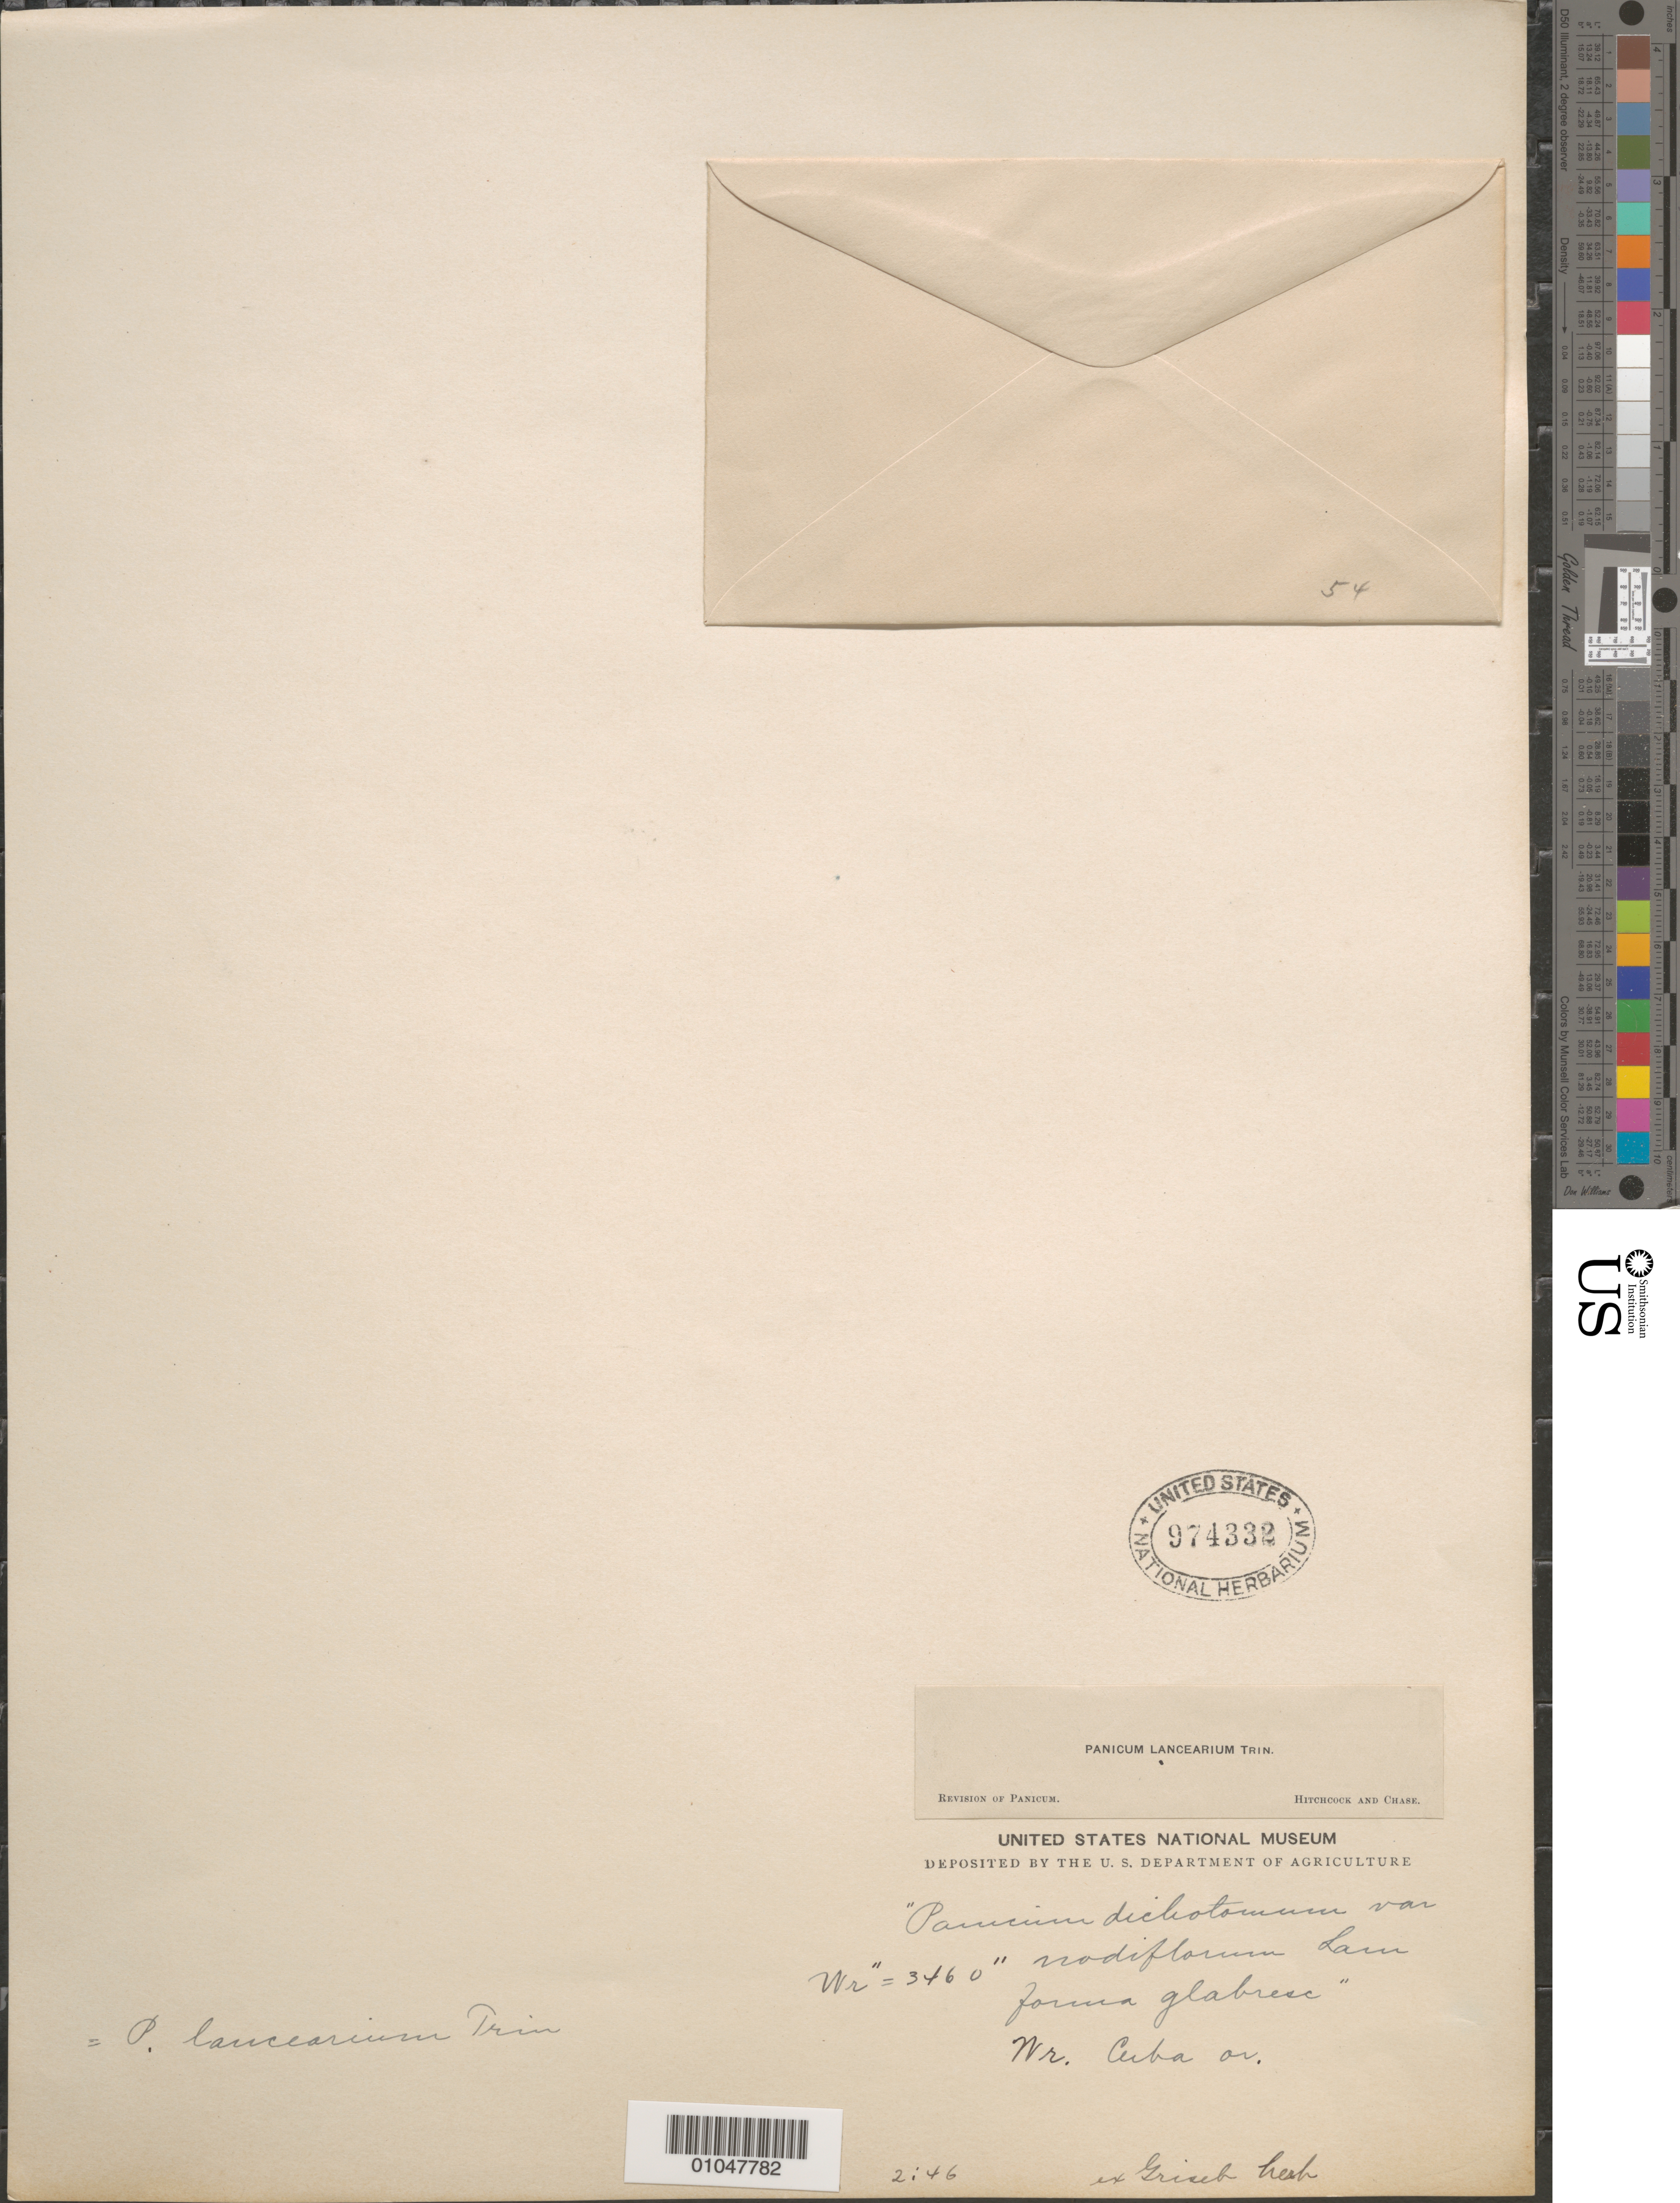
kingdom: Plantae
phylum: Tracheophyta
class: Liliopsida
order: Poales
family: Poaceae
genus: Panicum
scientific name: Panicum lancearium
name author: Trin.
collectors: C. Wright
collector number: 3460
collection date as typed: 1800 to 1899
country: Cuba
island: Cuba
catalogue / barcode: US 974332